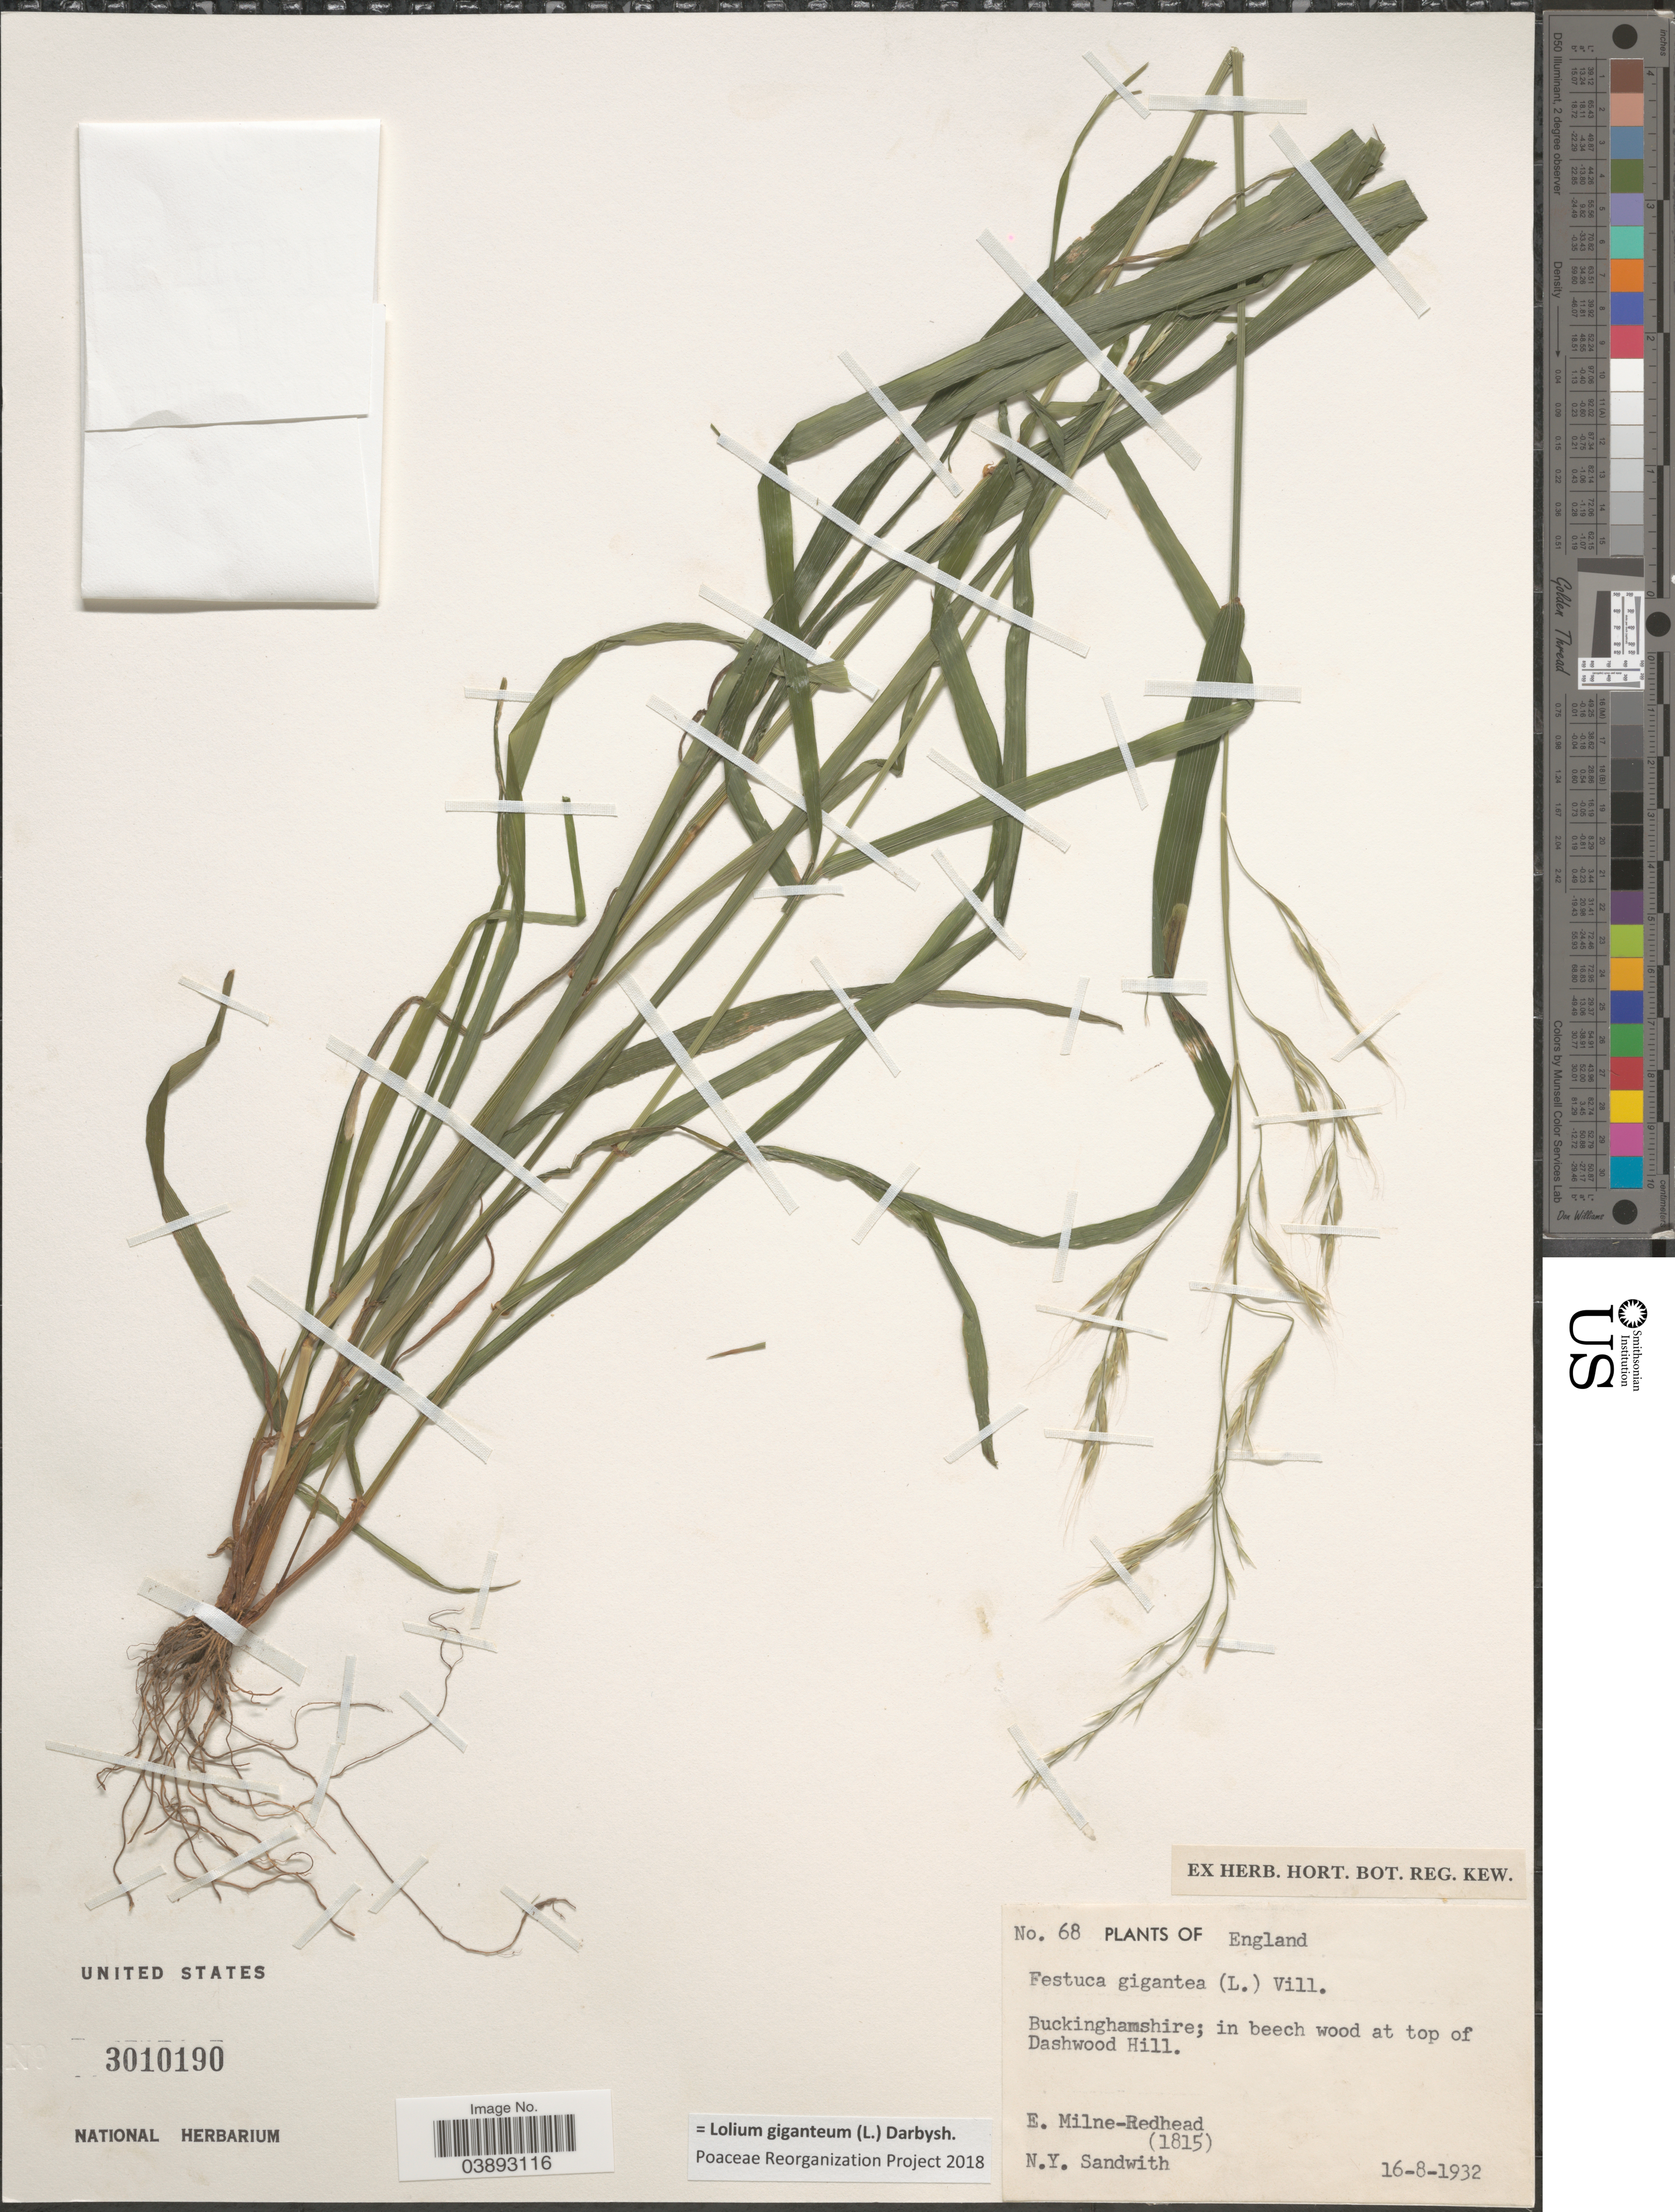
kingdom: Plantae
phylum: Tracheophyta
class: Liliopsida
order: Poales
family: Poaceae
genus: Lolium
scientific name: Lolium giganteum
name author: (L.) Darbysh.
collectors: E. W. Milne-Redhead & N. Y. Sandwith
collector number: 68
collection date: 1932-08-16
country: United Kingdom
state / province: England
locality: Buckinghamshire; in beech wood at top of Dashwood Hill.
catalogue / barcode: US 3010190